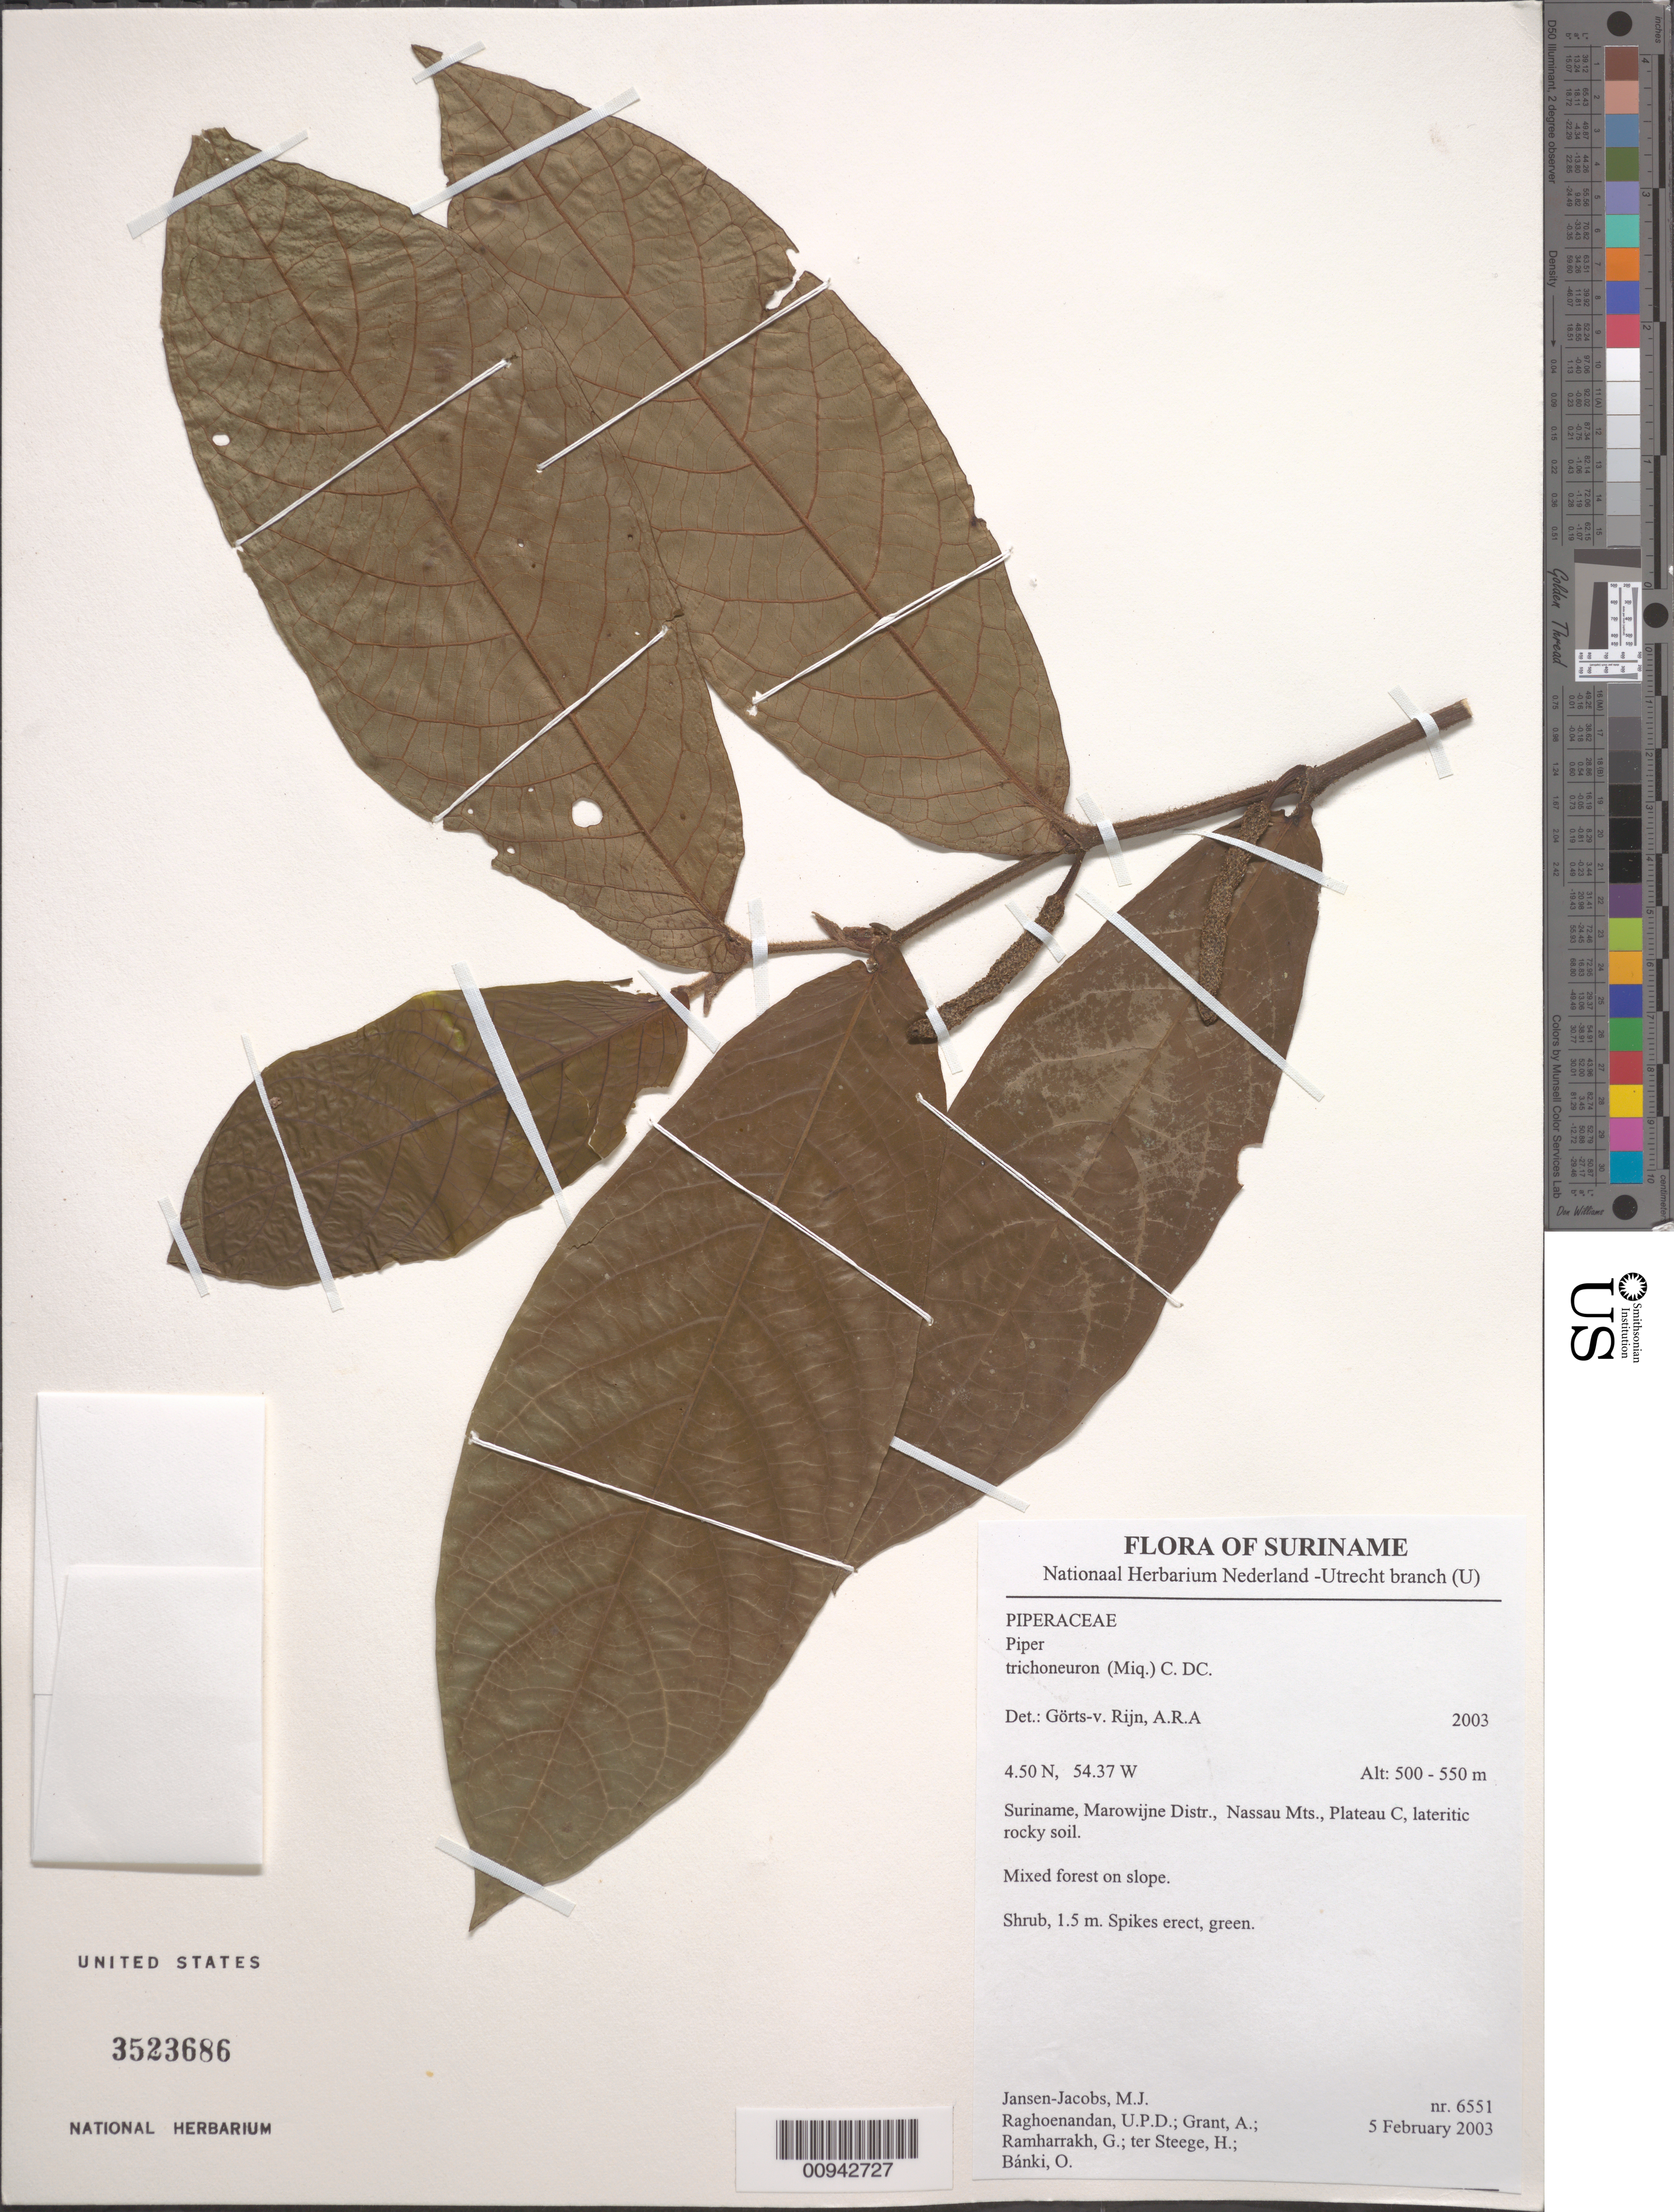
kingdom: Plantae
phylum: Tracheophyta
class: Magnoliopsida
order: Piperales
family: Piperaceae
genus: Piper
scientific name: Piper trichoneuron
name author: (Miq.) C. DC.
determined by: Görts-van Rijn, A. R. A.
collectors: M. J. Jansen-Jacobs, U. Raghoenandan, A. Grant, G. Ramharrakh, H. ter Steege & O. Bánki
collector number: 6551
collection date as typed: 5-Feb-03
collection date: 2003-02-05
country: Suriname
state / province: Marowijne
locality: Nassau Mts., Plateau C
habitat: Lateritic rocky soil. Mixed forest on slope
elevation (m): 500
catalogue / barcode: US 3523686